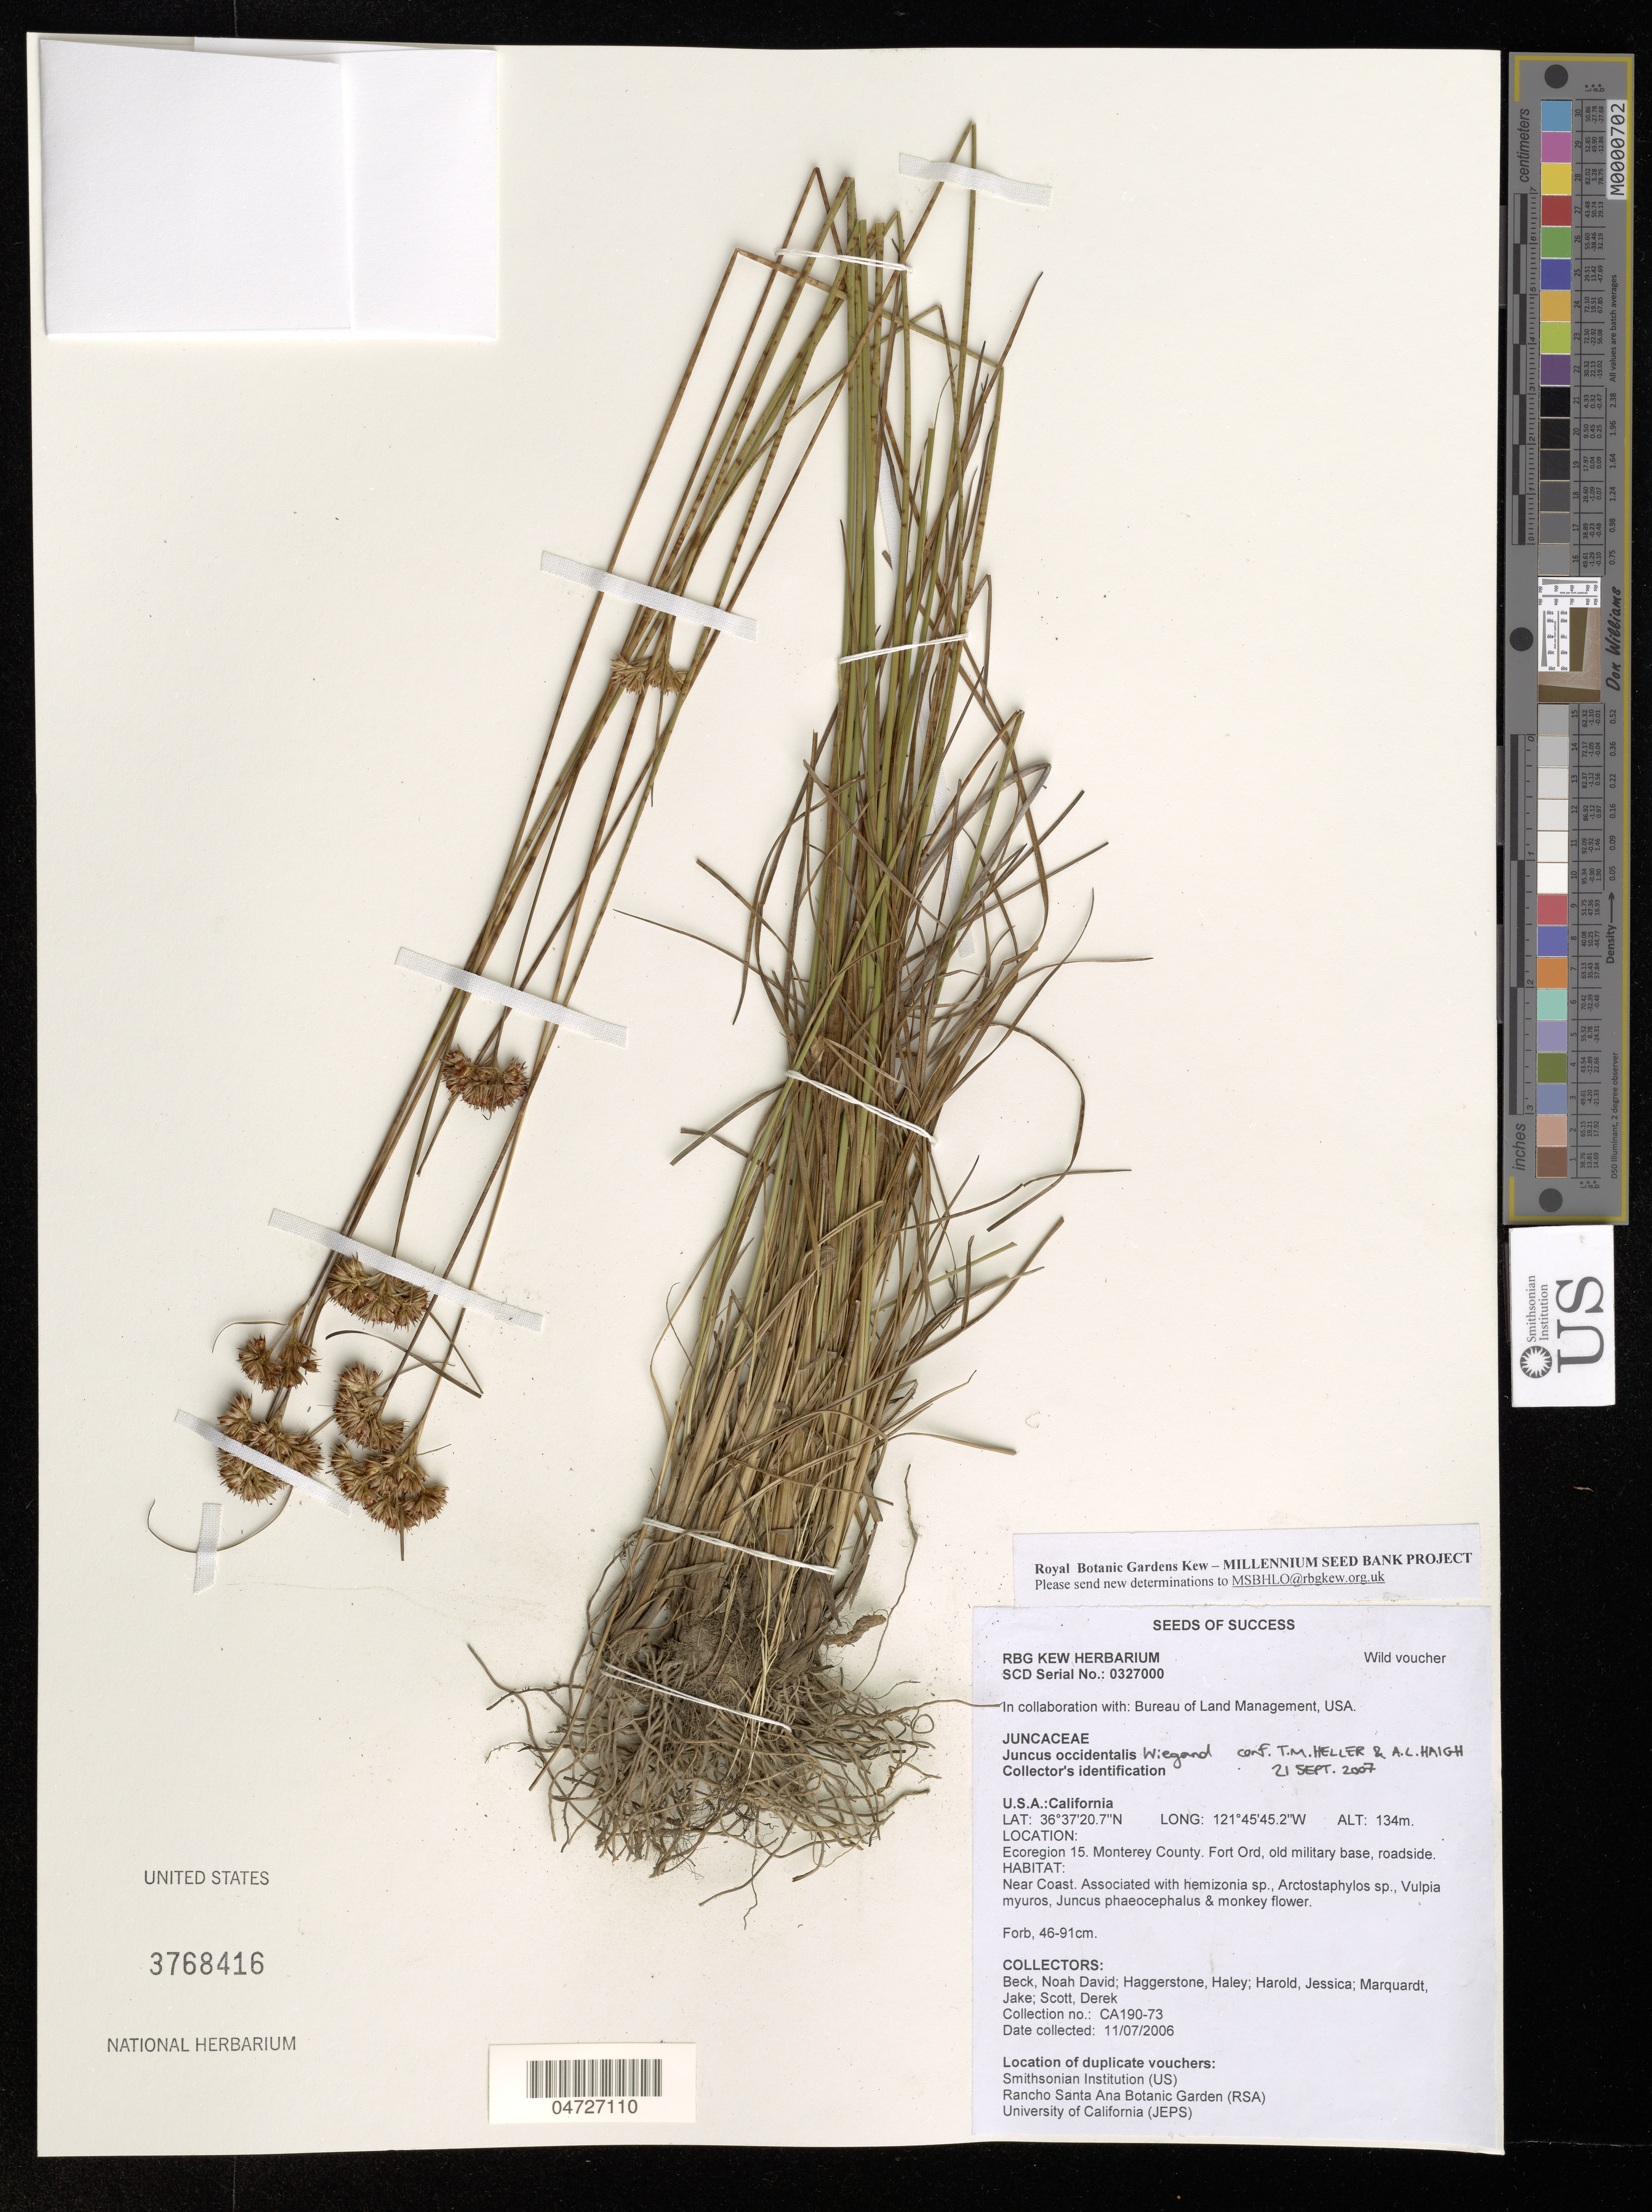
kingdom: Plantae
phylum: Tracheophyta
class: Liliopsida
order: Poales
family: Juncaceae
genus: Juncus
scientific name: Juncus occidentalis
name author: (Coville) Wiegand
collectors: N. Beck, H. Haggerstone, J. Harold, J. Marquardt & D. Scott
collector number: CA190-73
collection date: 2006-07-11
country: United States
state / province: California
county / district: Monterey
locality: Ecoregion 15. Monterey County. Fort Ord, old military base, roadside.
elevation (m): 134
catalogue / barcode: US 3768416